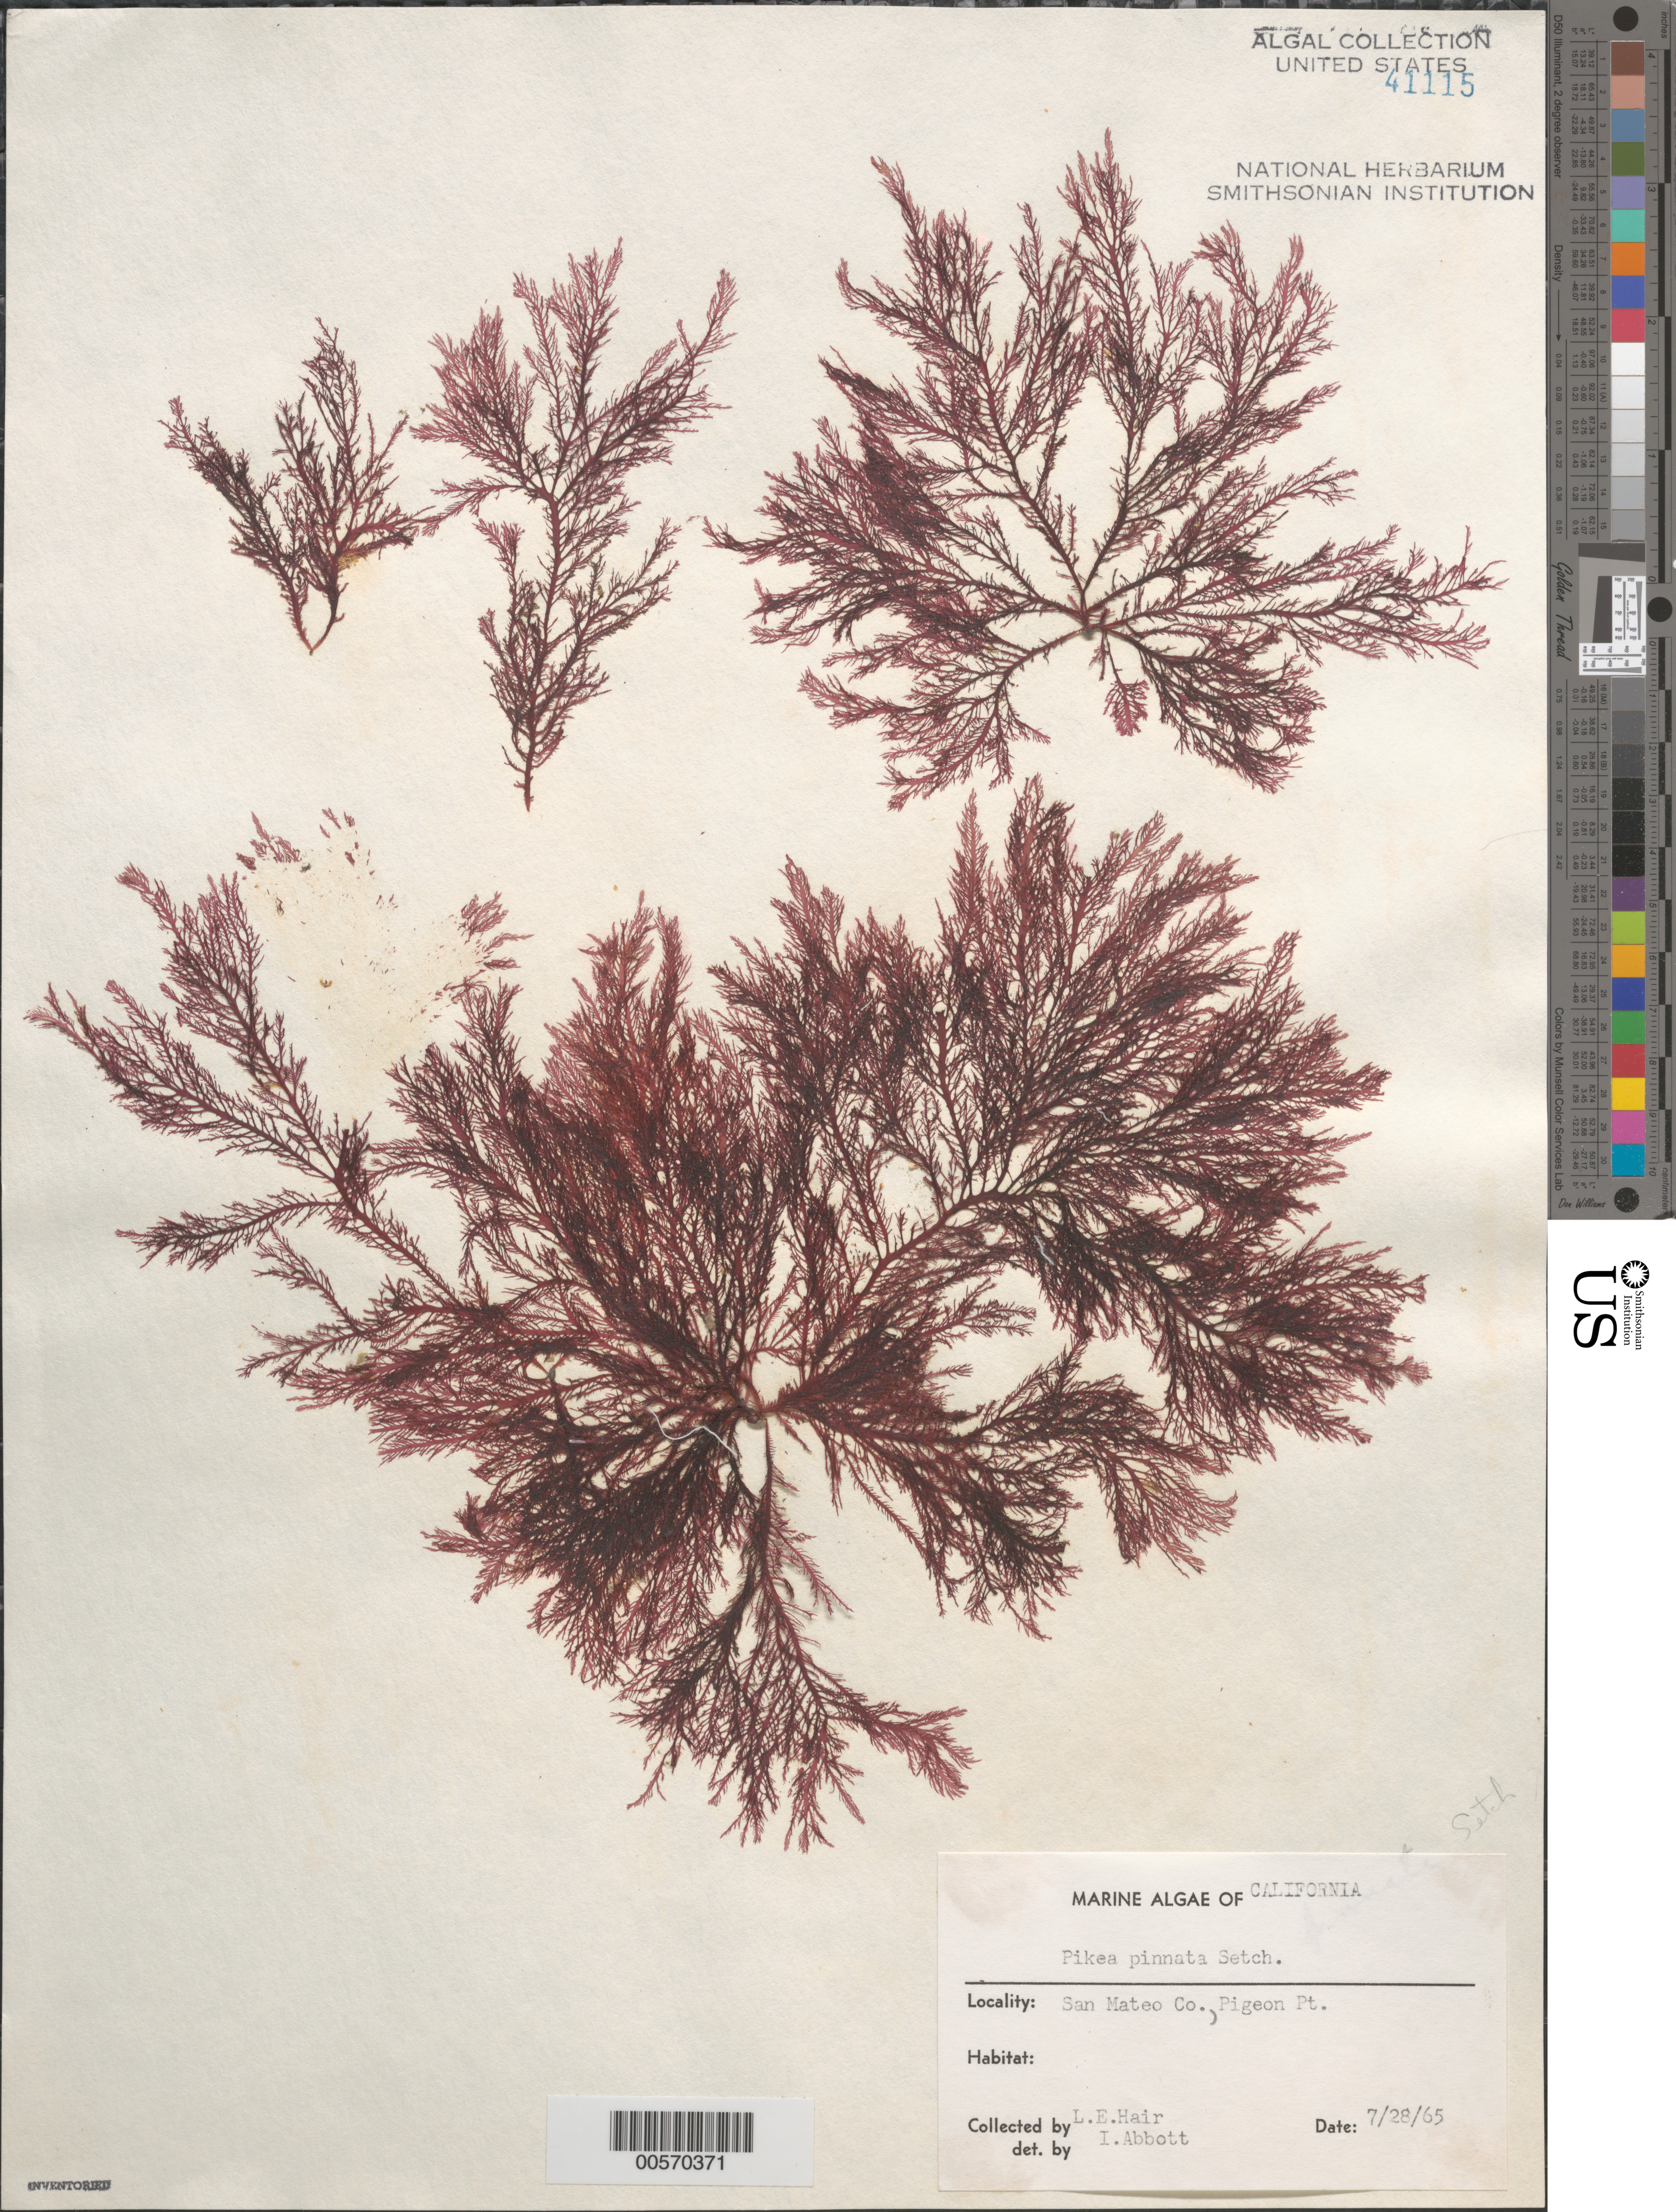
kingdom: Plantae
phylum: Rhodophyta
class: Florideophyceae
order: Gigartinales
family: Dumontiaceae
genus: Pikea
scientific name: Pikea pinnata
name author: Setch. in Collins et al.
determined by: Abbott, Isabella A.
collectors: L. Hair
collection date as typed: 28 Jul 1965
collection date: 1965-07-28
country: United States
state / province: California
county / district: San Mateo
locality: Pigeon Point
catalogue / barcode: US 41115